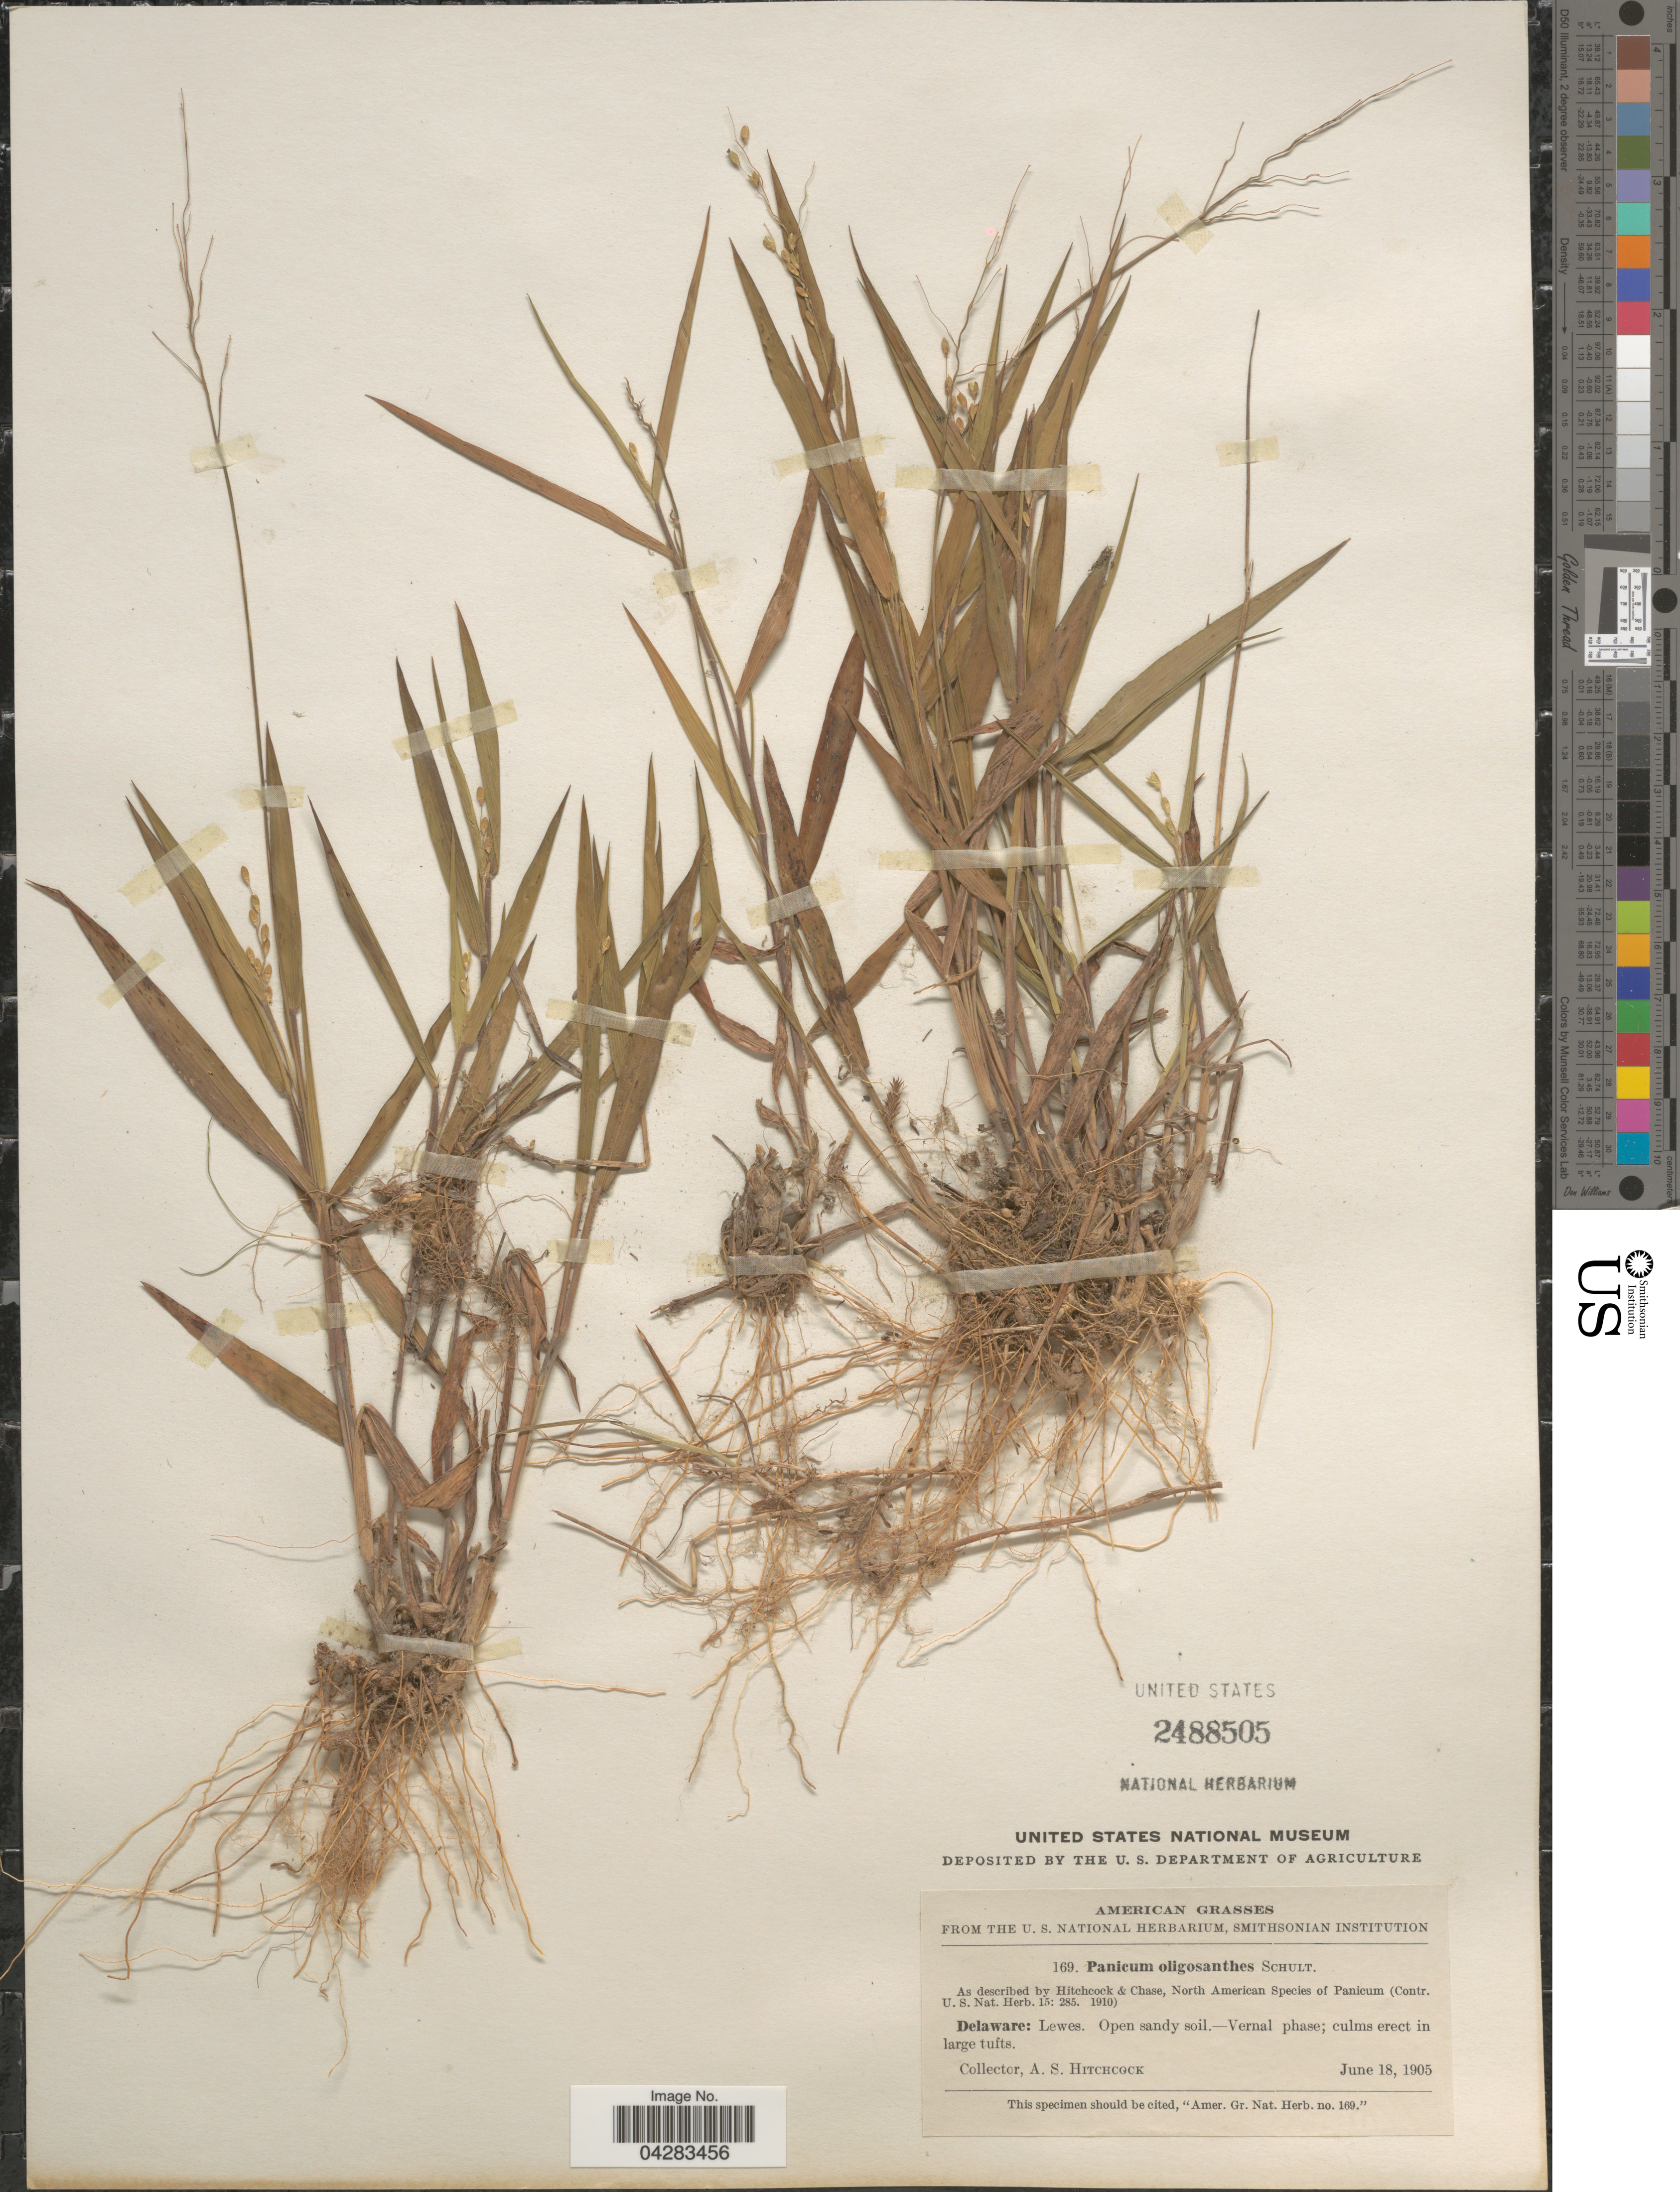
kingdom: Plantae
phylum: Tracheophyta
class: Liliopsida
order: Poales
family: Poaceae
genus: Dichanthelium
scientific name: Dichanthelium oligosanthes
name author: (Schult.) Gould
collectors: A. S. Hitchcock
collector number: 169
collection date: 1905-06-18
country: United States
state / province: Delaware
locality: Lewes.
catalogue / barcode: US 2488505